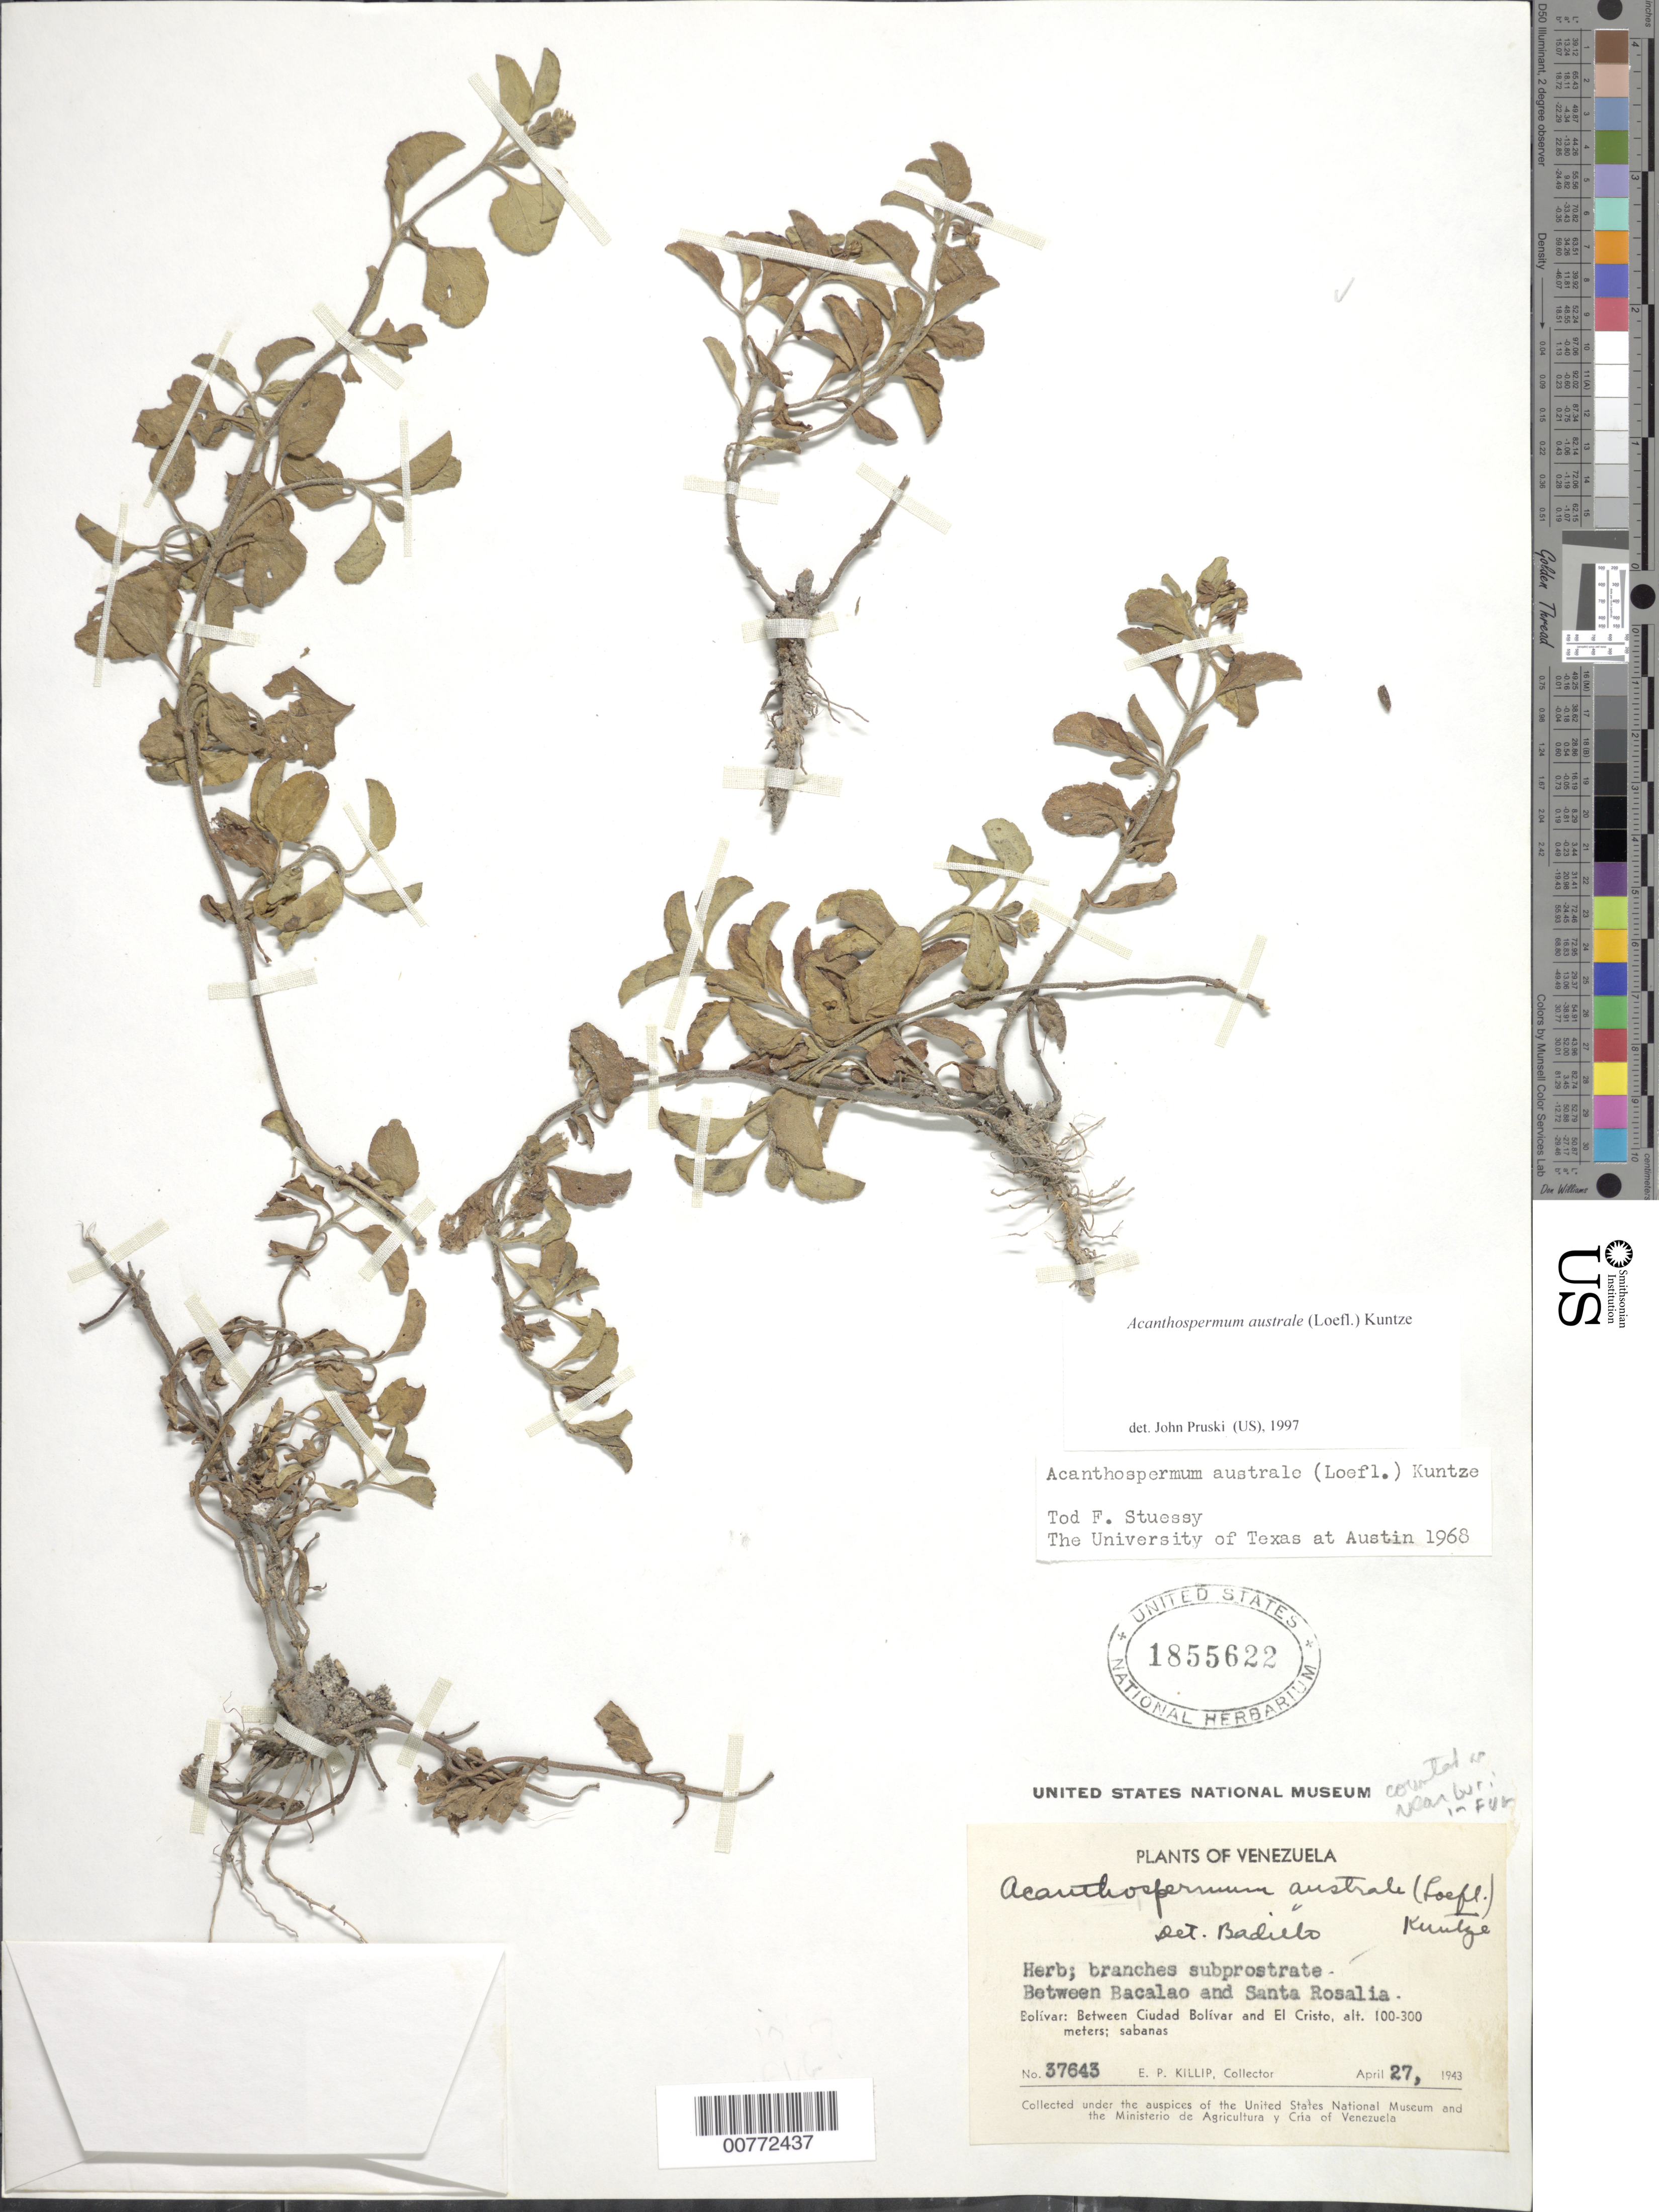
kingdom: Plantae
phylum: Tracheophyta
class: Magnoliopsida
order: Asterales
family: Asteraceae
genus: Acanthospermum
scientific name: Acanthospermum australe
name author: (Loefl.) Kuntze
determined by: Stuessy, T. F.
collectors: E. P. Killip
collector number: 37643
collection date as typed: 27-Apr-43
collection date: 1943-04-27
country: Venezuela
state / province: Bolívar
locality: Bacalao to Santa Rosalia; between Ciudad Bolívar and El Cristo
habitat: Savanna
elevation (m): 100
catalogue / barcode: US 1855622